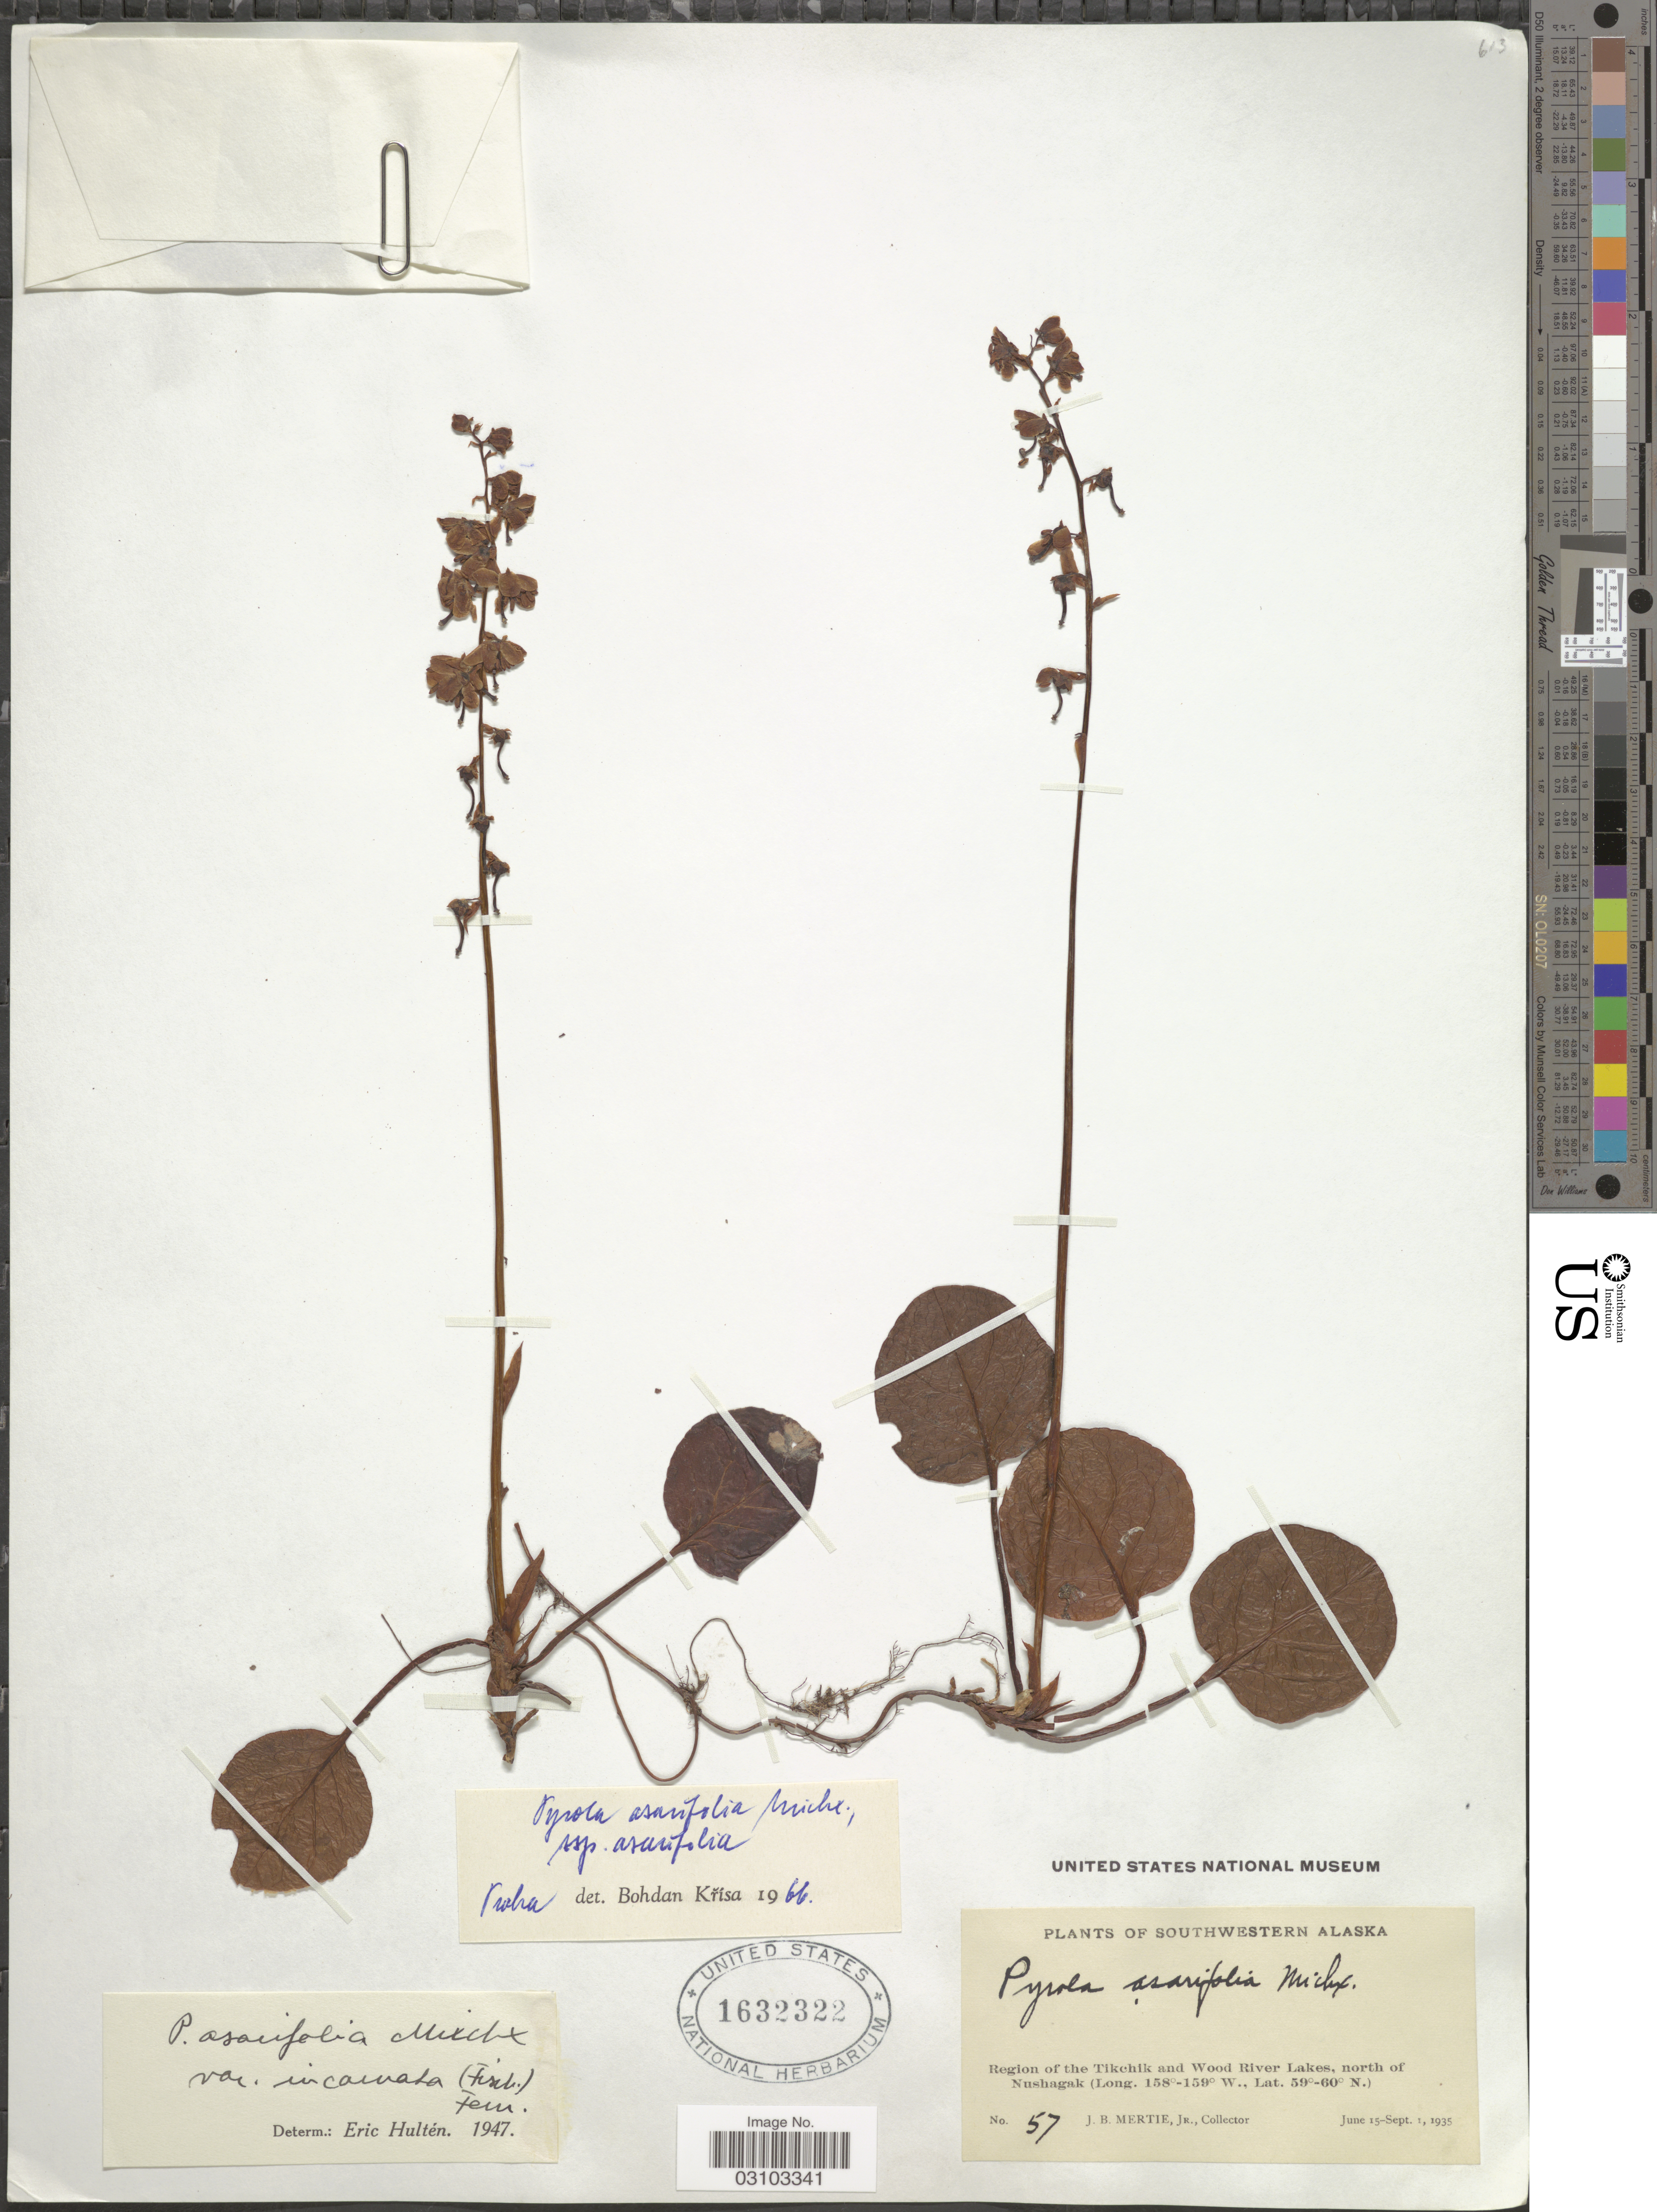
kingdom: Plantae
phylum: Tracheophyta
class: Magnoliopsida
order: Ericales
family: Ericaceae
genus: Pyrola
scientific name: Pyrola asarifolia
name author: Michx.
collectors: J. Mertie Jr.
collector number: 57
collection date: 1935-06-15/1935-09-01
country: United States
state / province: Alaska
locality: Southwestern Alaska, Region of the Tikchik and Wood River Lakes, north of Nushagak.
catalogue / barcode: US 1632322